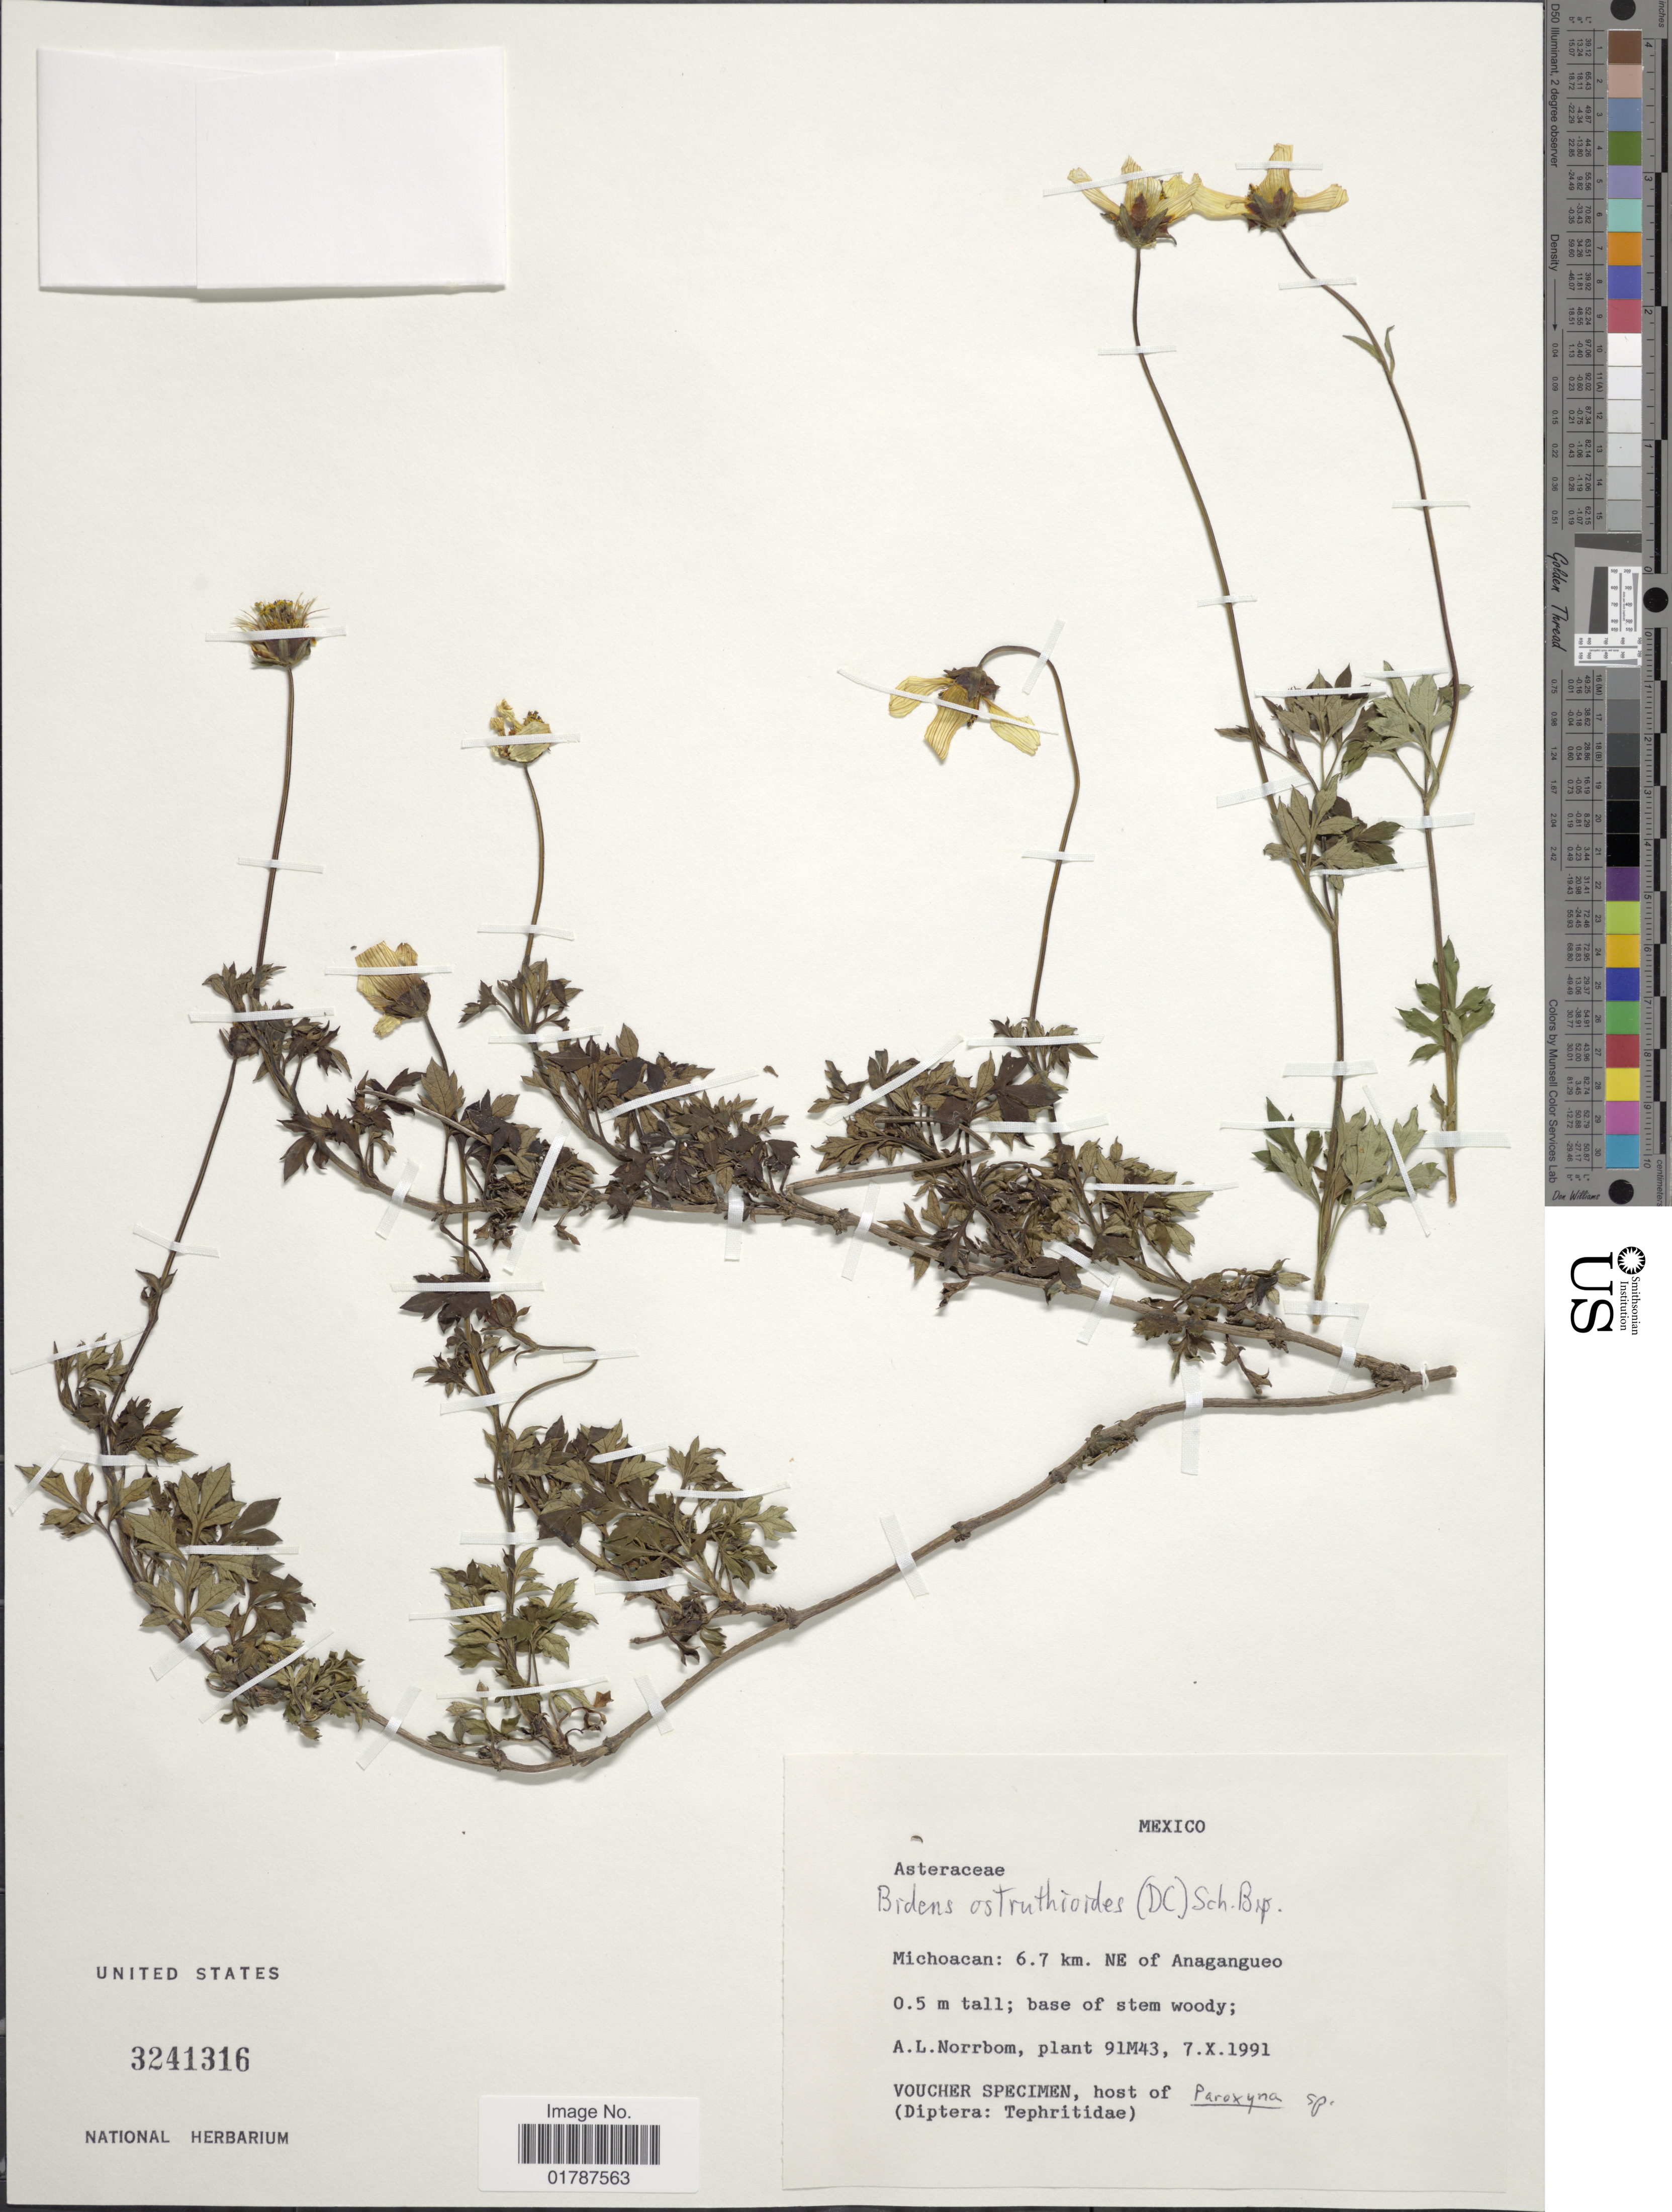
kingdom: Plantae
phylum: Tracheophyta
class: Magnoliopsida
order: Asterales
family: Asteraceae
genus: Bidens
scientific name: Bidens ostruthioides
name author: (DC.) Sch. Bip.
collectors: A. L. Norrbom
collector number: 91M43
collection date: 1991-10-07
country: Mexico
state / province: Michoacán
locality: Michoacan: 6.7 km. NE of Anagangueo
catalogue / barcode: US 3241316